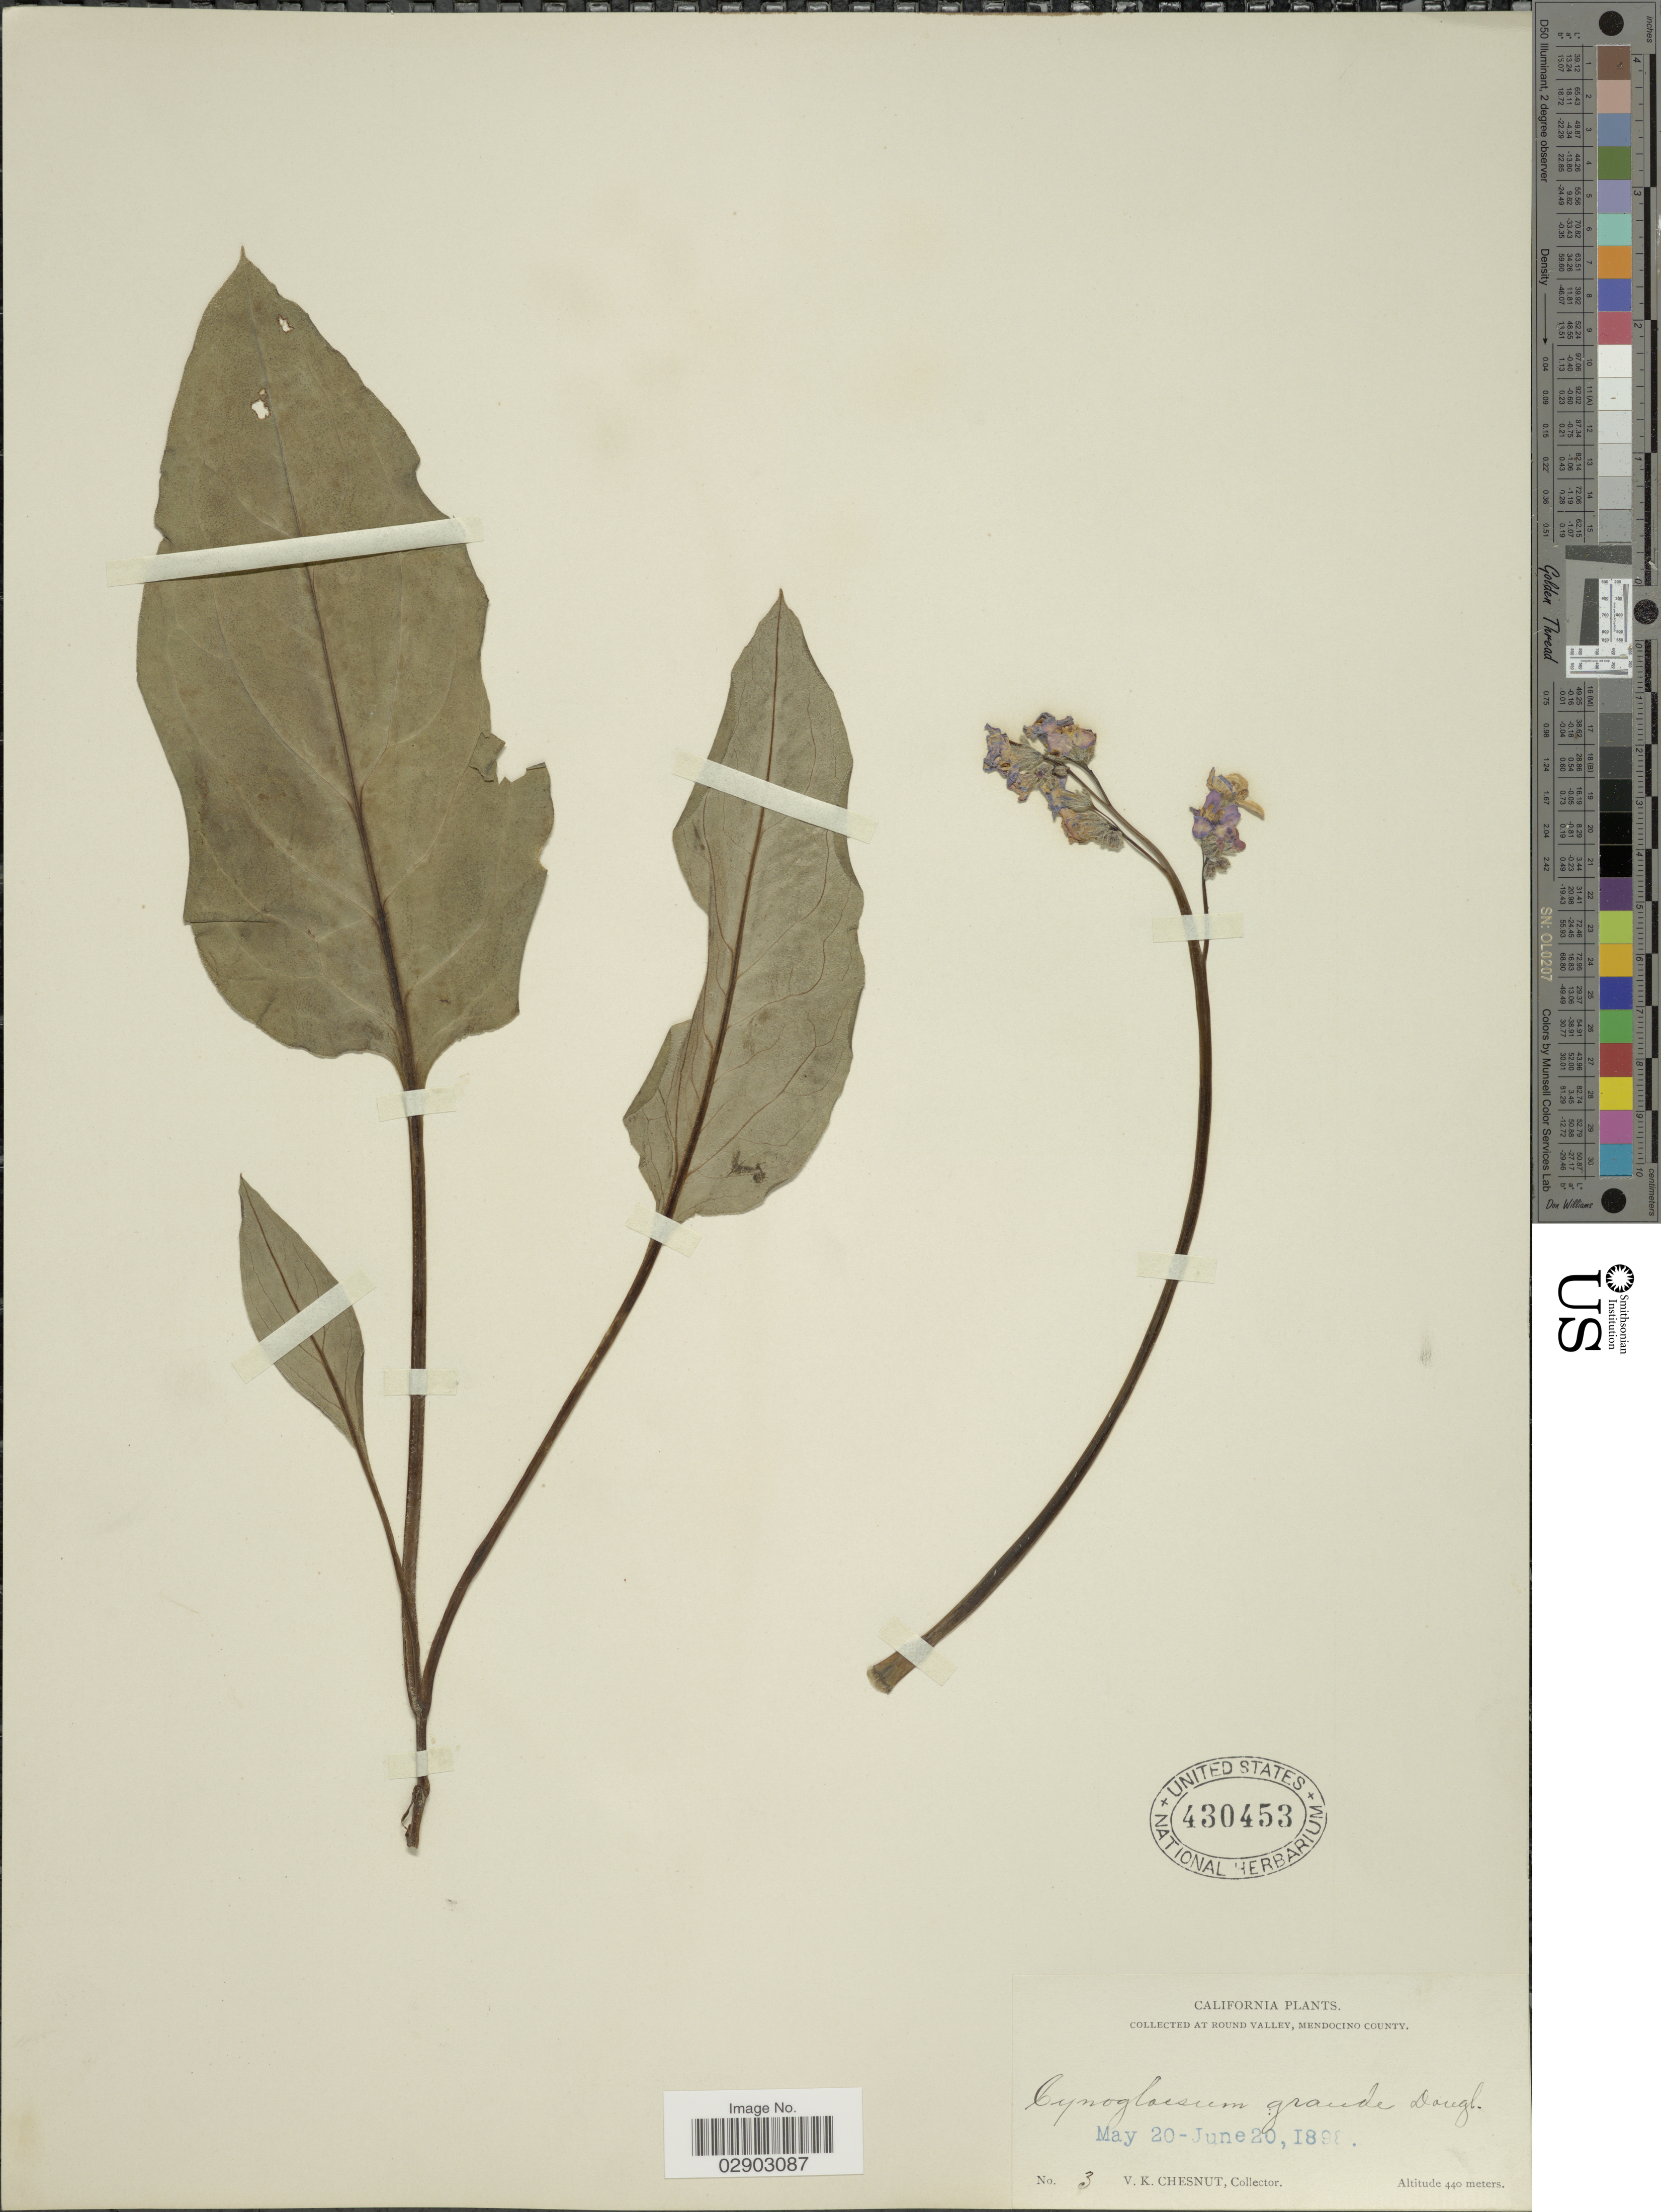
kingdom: Plantae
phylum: Tracheophyta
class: Magnoliopsida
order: Boraginales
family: Boraginaceae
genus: Cynoglossum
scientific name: Cynoglossum grande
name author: Douglas ex Lehm.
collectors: V. Chesnut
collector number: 3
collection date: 1898-05-20/1898-06-20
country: United States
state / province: California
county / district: Mendocino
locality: At Round Valley, Mendocino County.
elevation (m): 440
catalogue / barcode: US 430453